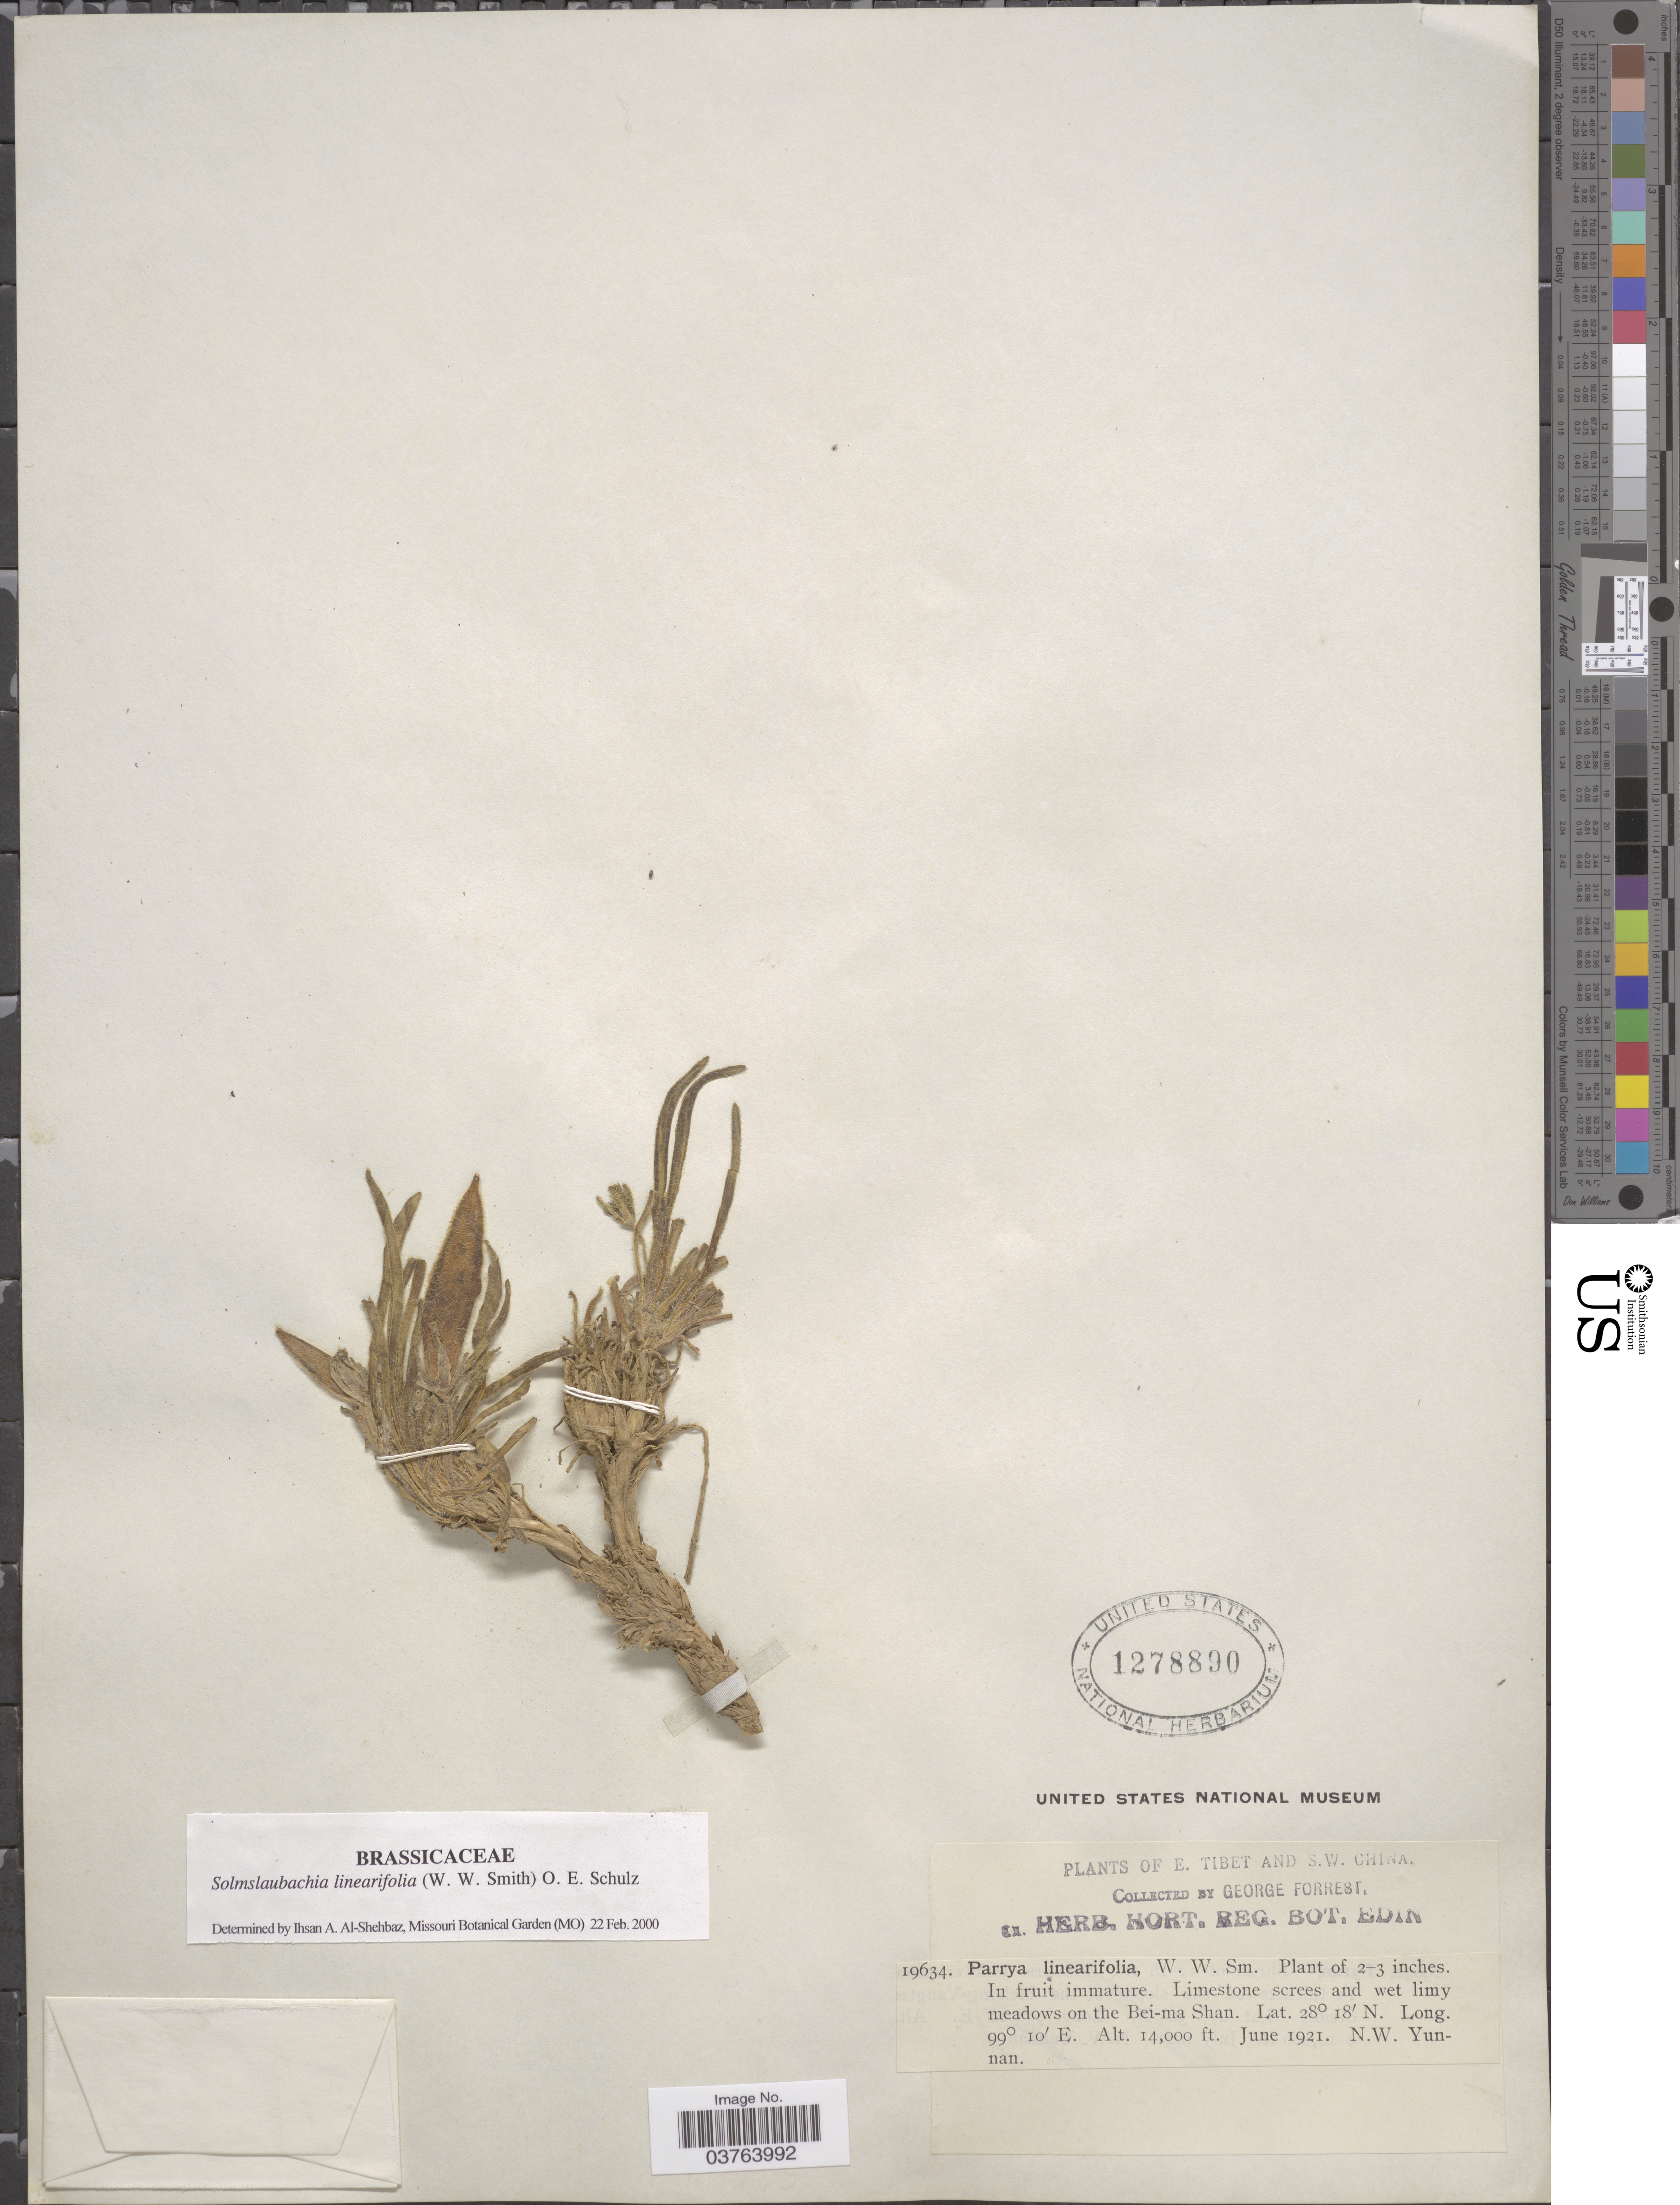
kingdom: Plantae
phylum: Tracheophyta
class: Magnoliopsida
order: Brassicales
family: Brassicaceae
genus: Solms-Laubachia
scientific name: Solms-laubachia linearifolia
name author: (W.W. Sm.) O.E. Schulz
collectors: G. Forrest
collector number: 19634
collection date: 1921-06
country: China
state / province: Yunnan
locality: S. W. China. On the Bei-ma Shan. N. W. Yunnan.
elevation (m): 4267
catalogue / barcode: US 1278890